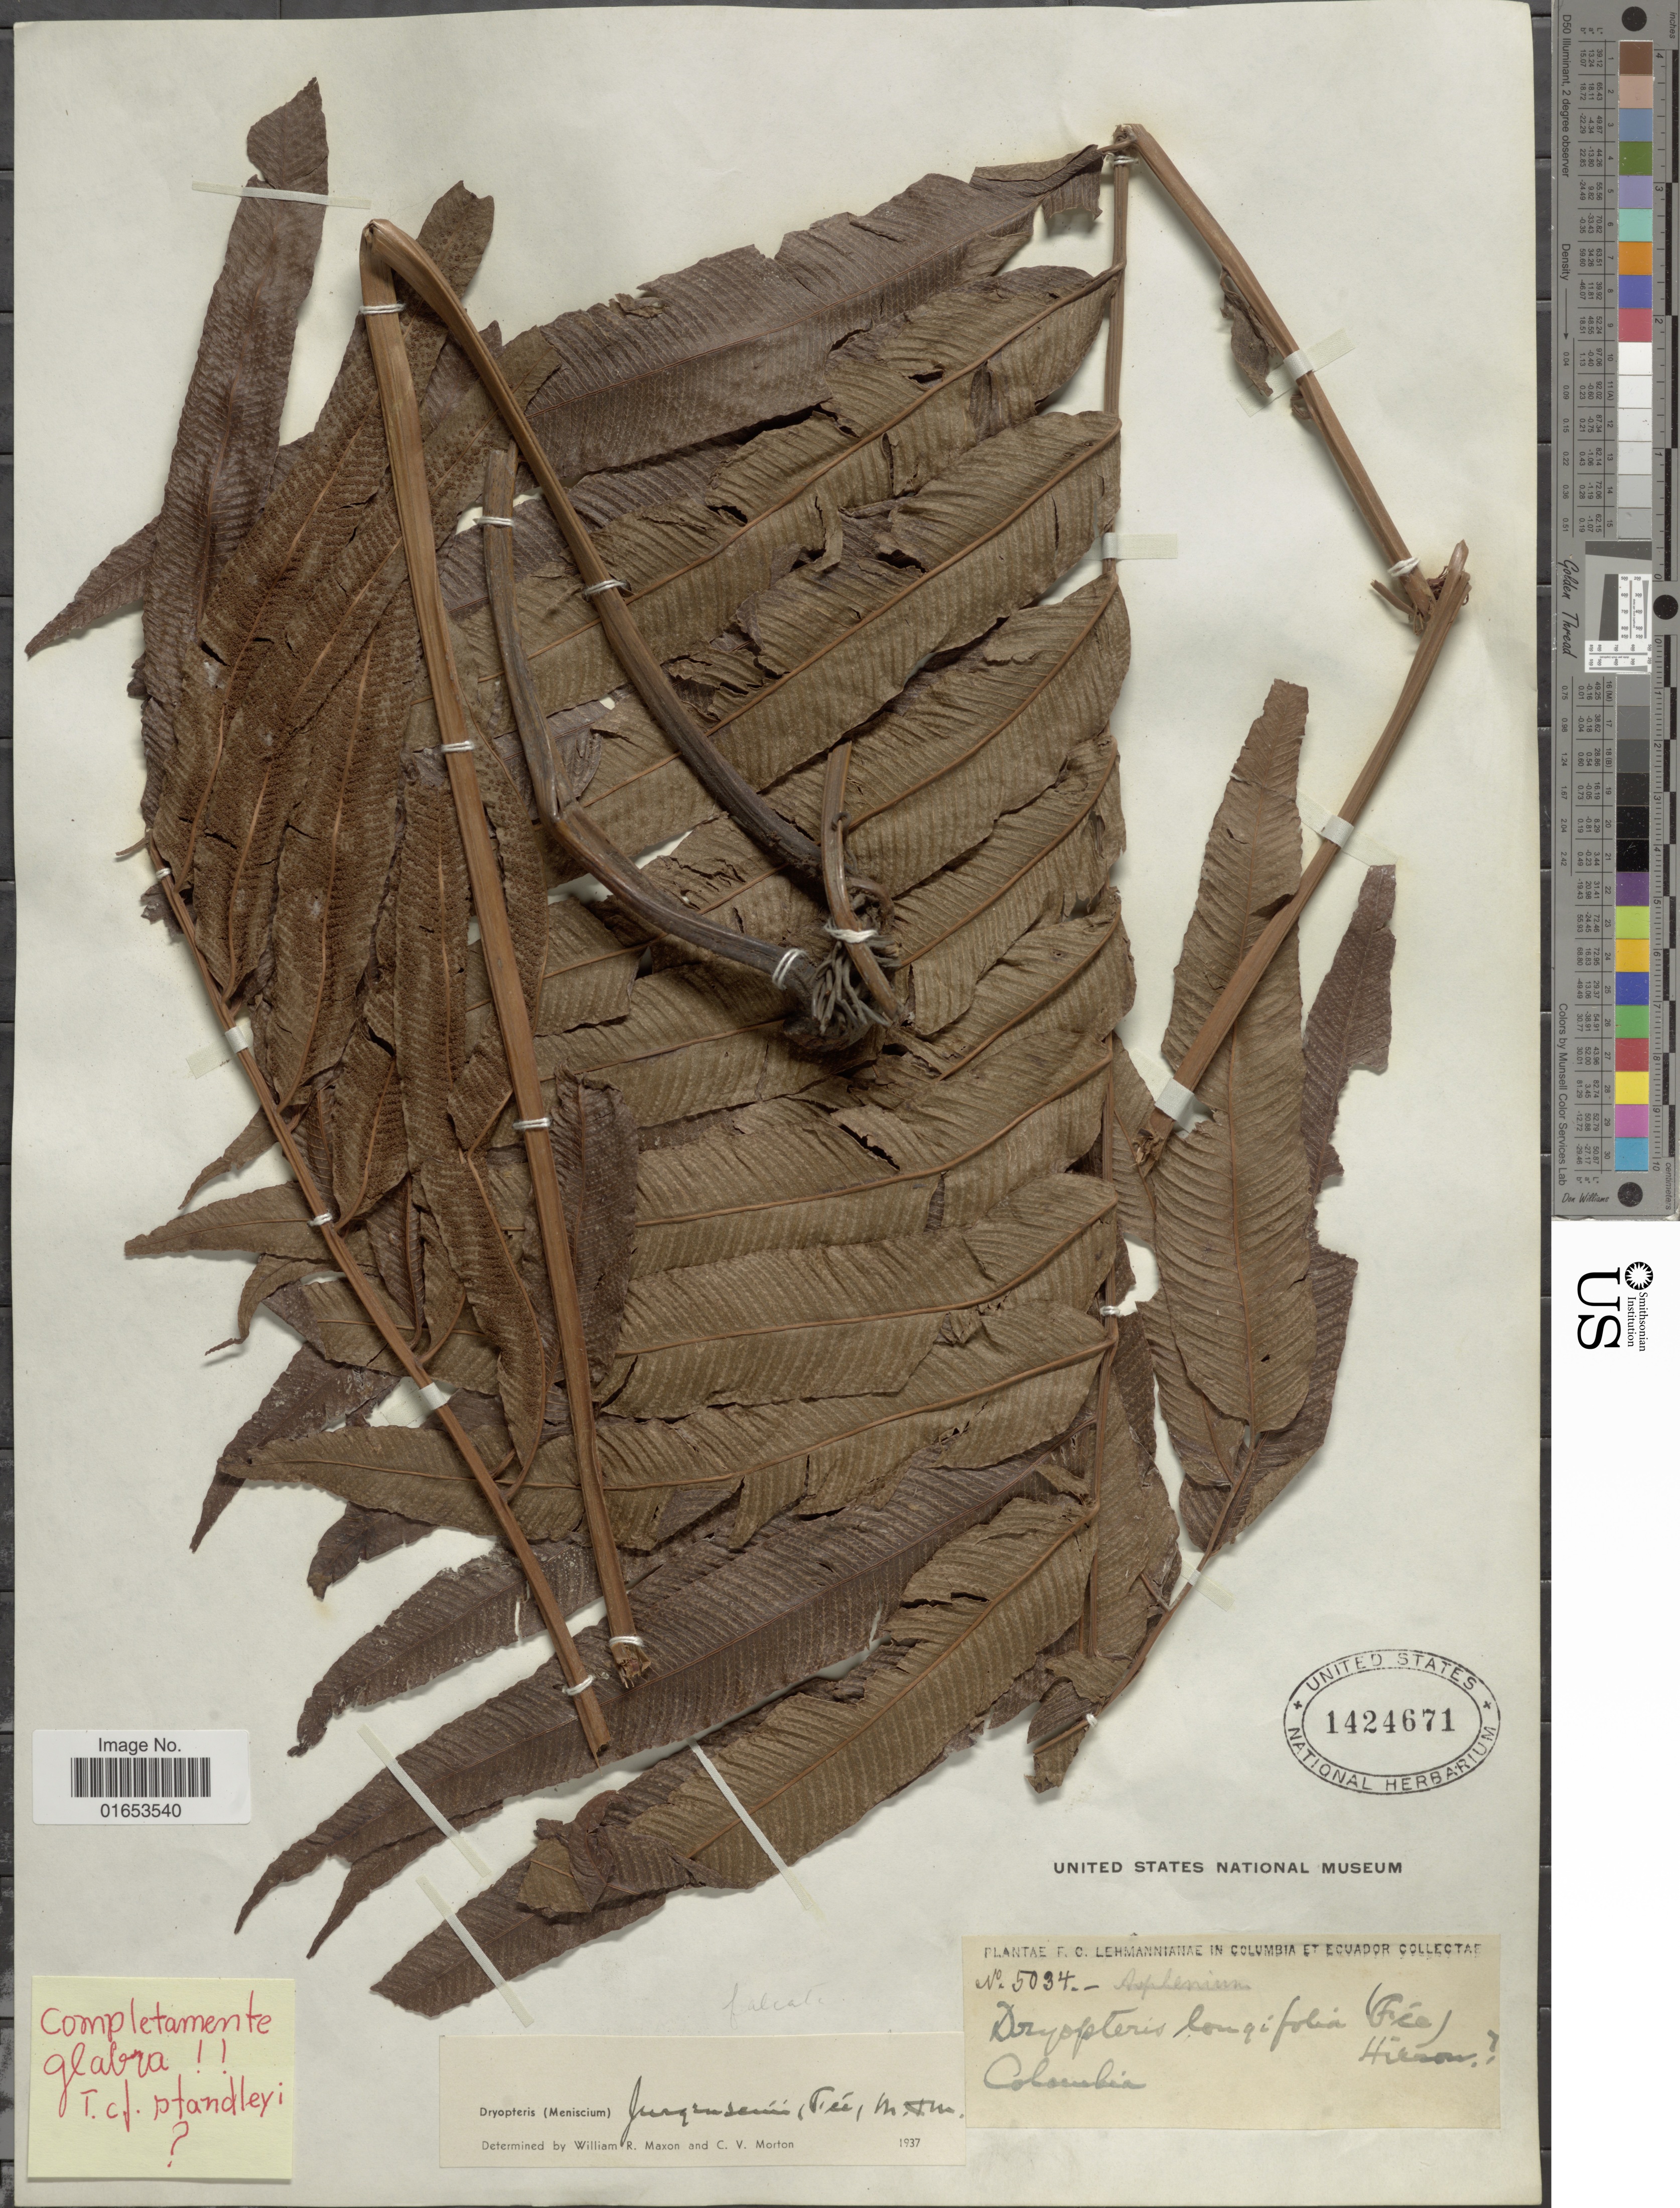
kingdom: Plantae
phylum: Tracheophyta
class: Polypodiopsida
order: Polypodiales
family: Thelypteridaceae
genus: Meniscium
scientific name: Meniscium falcatum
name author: Liebm.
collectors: F. C. Lehmann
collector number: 5034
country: Colombia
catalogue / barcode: US 1424671